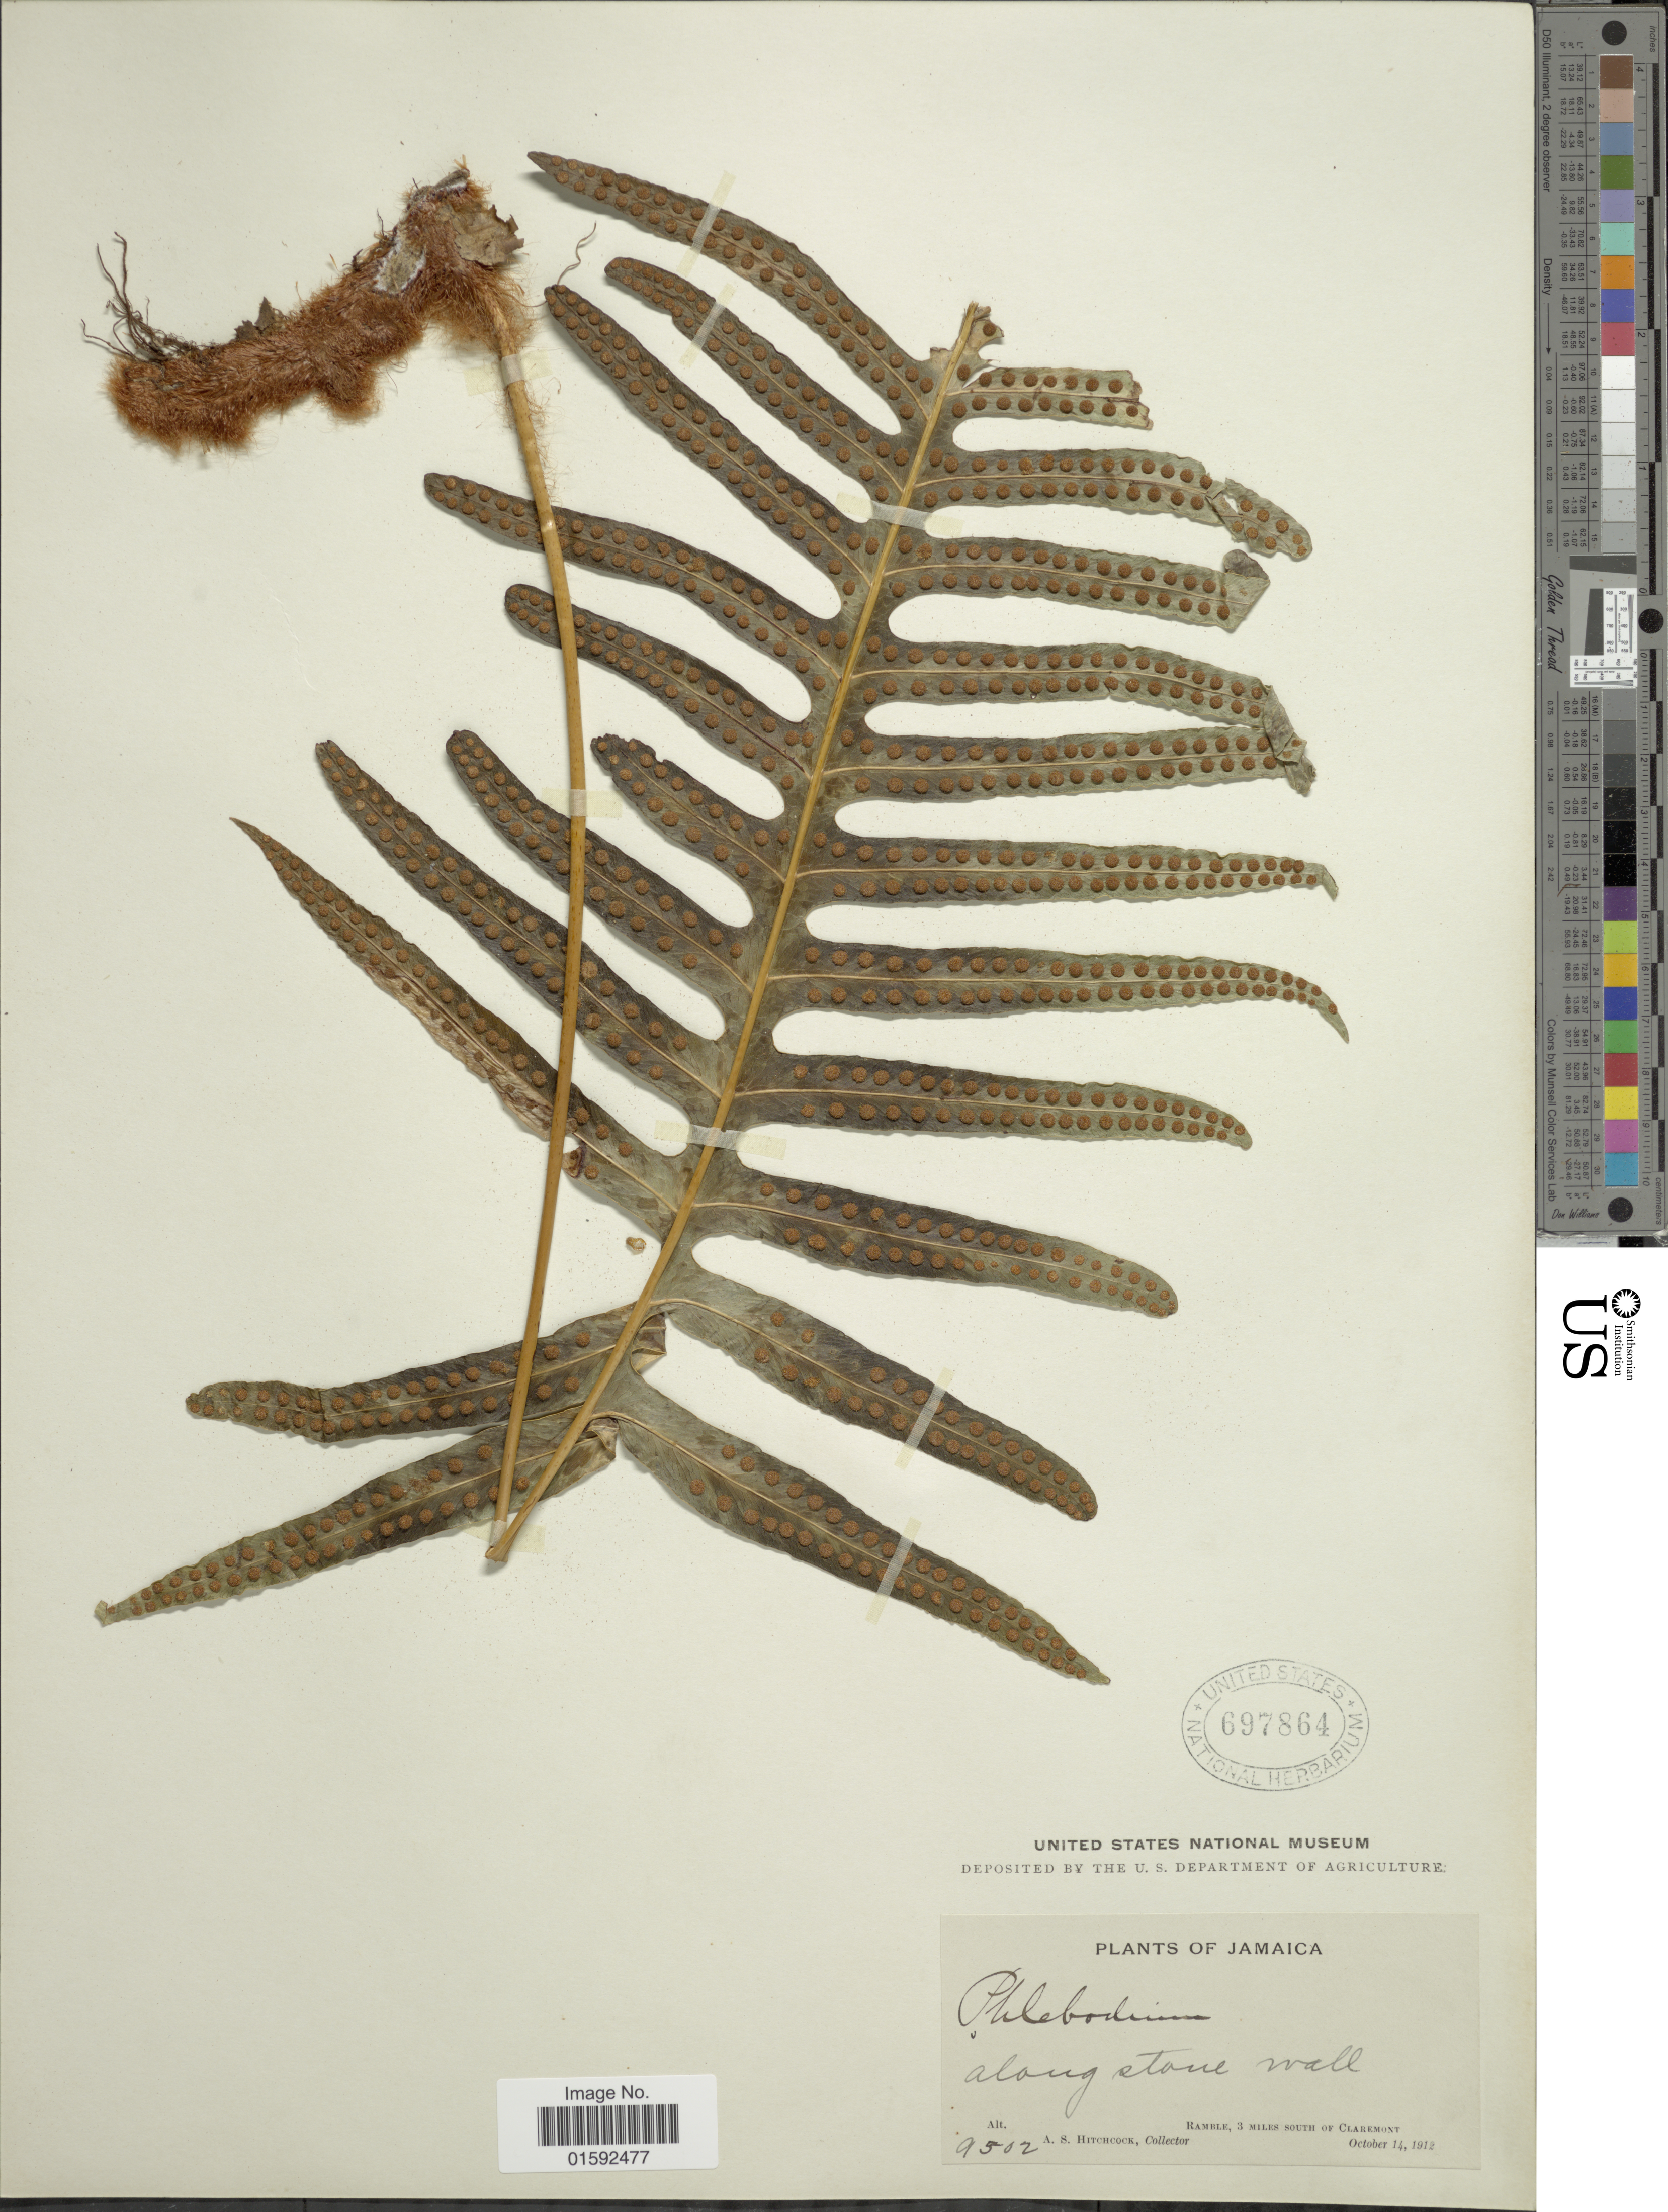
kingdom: Plantae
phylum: Tracheophyta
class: Polypodiopsida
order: Polypodiales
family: Polypodiaceae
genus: Phlebodium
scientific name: Phlebodium pseudoaureum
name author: (Cav.) Lellinger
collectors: A. S. Hitchcock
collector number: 9502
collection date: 1912-10-14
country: Jamaica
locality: Jamaica, Ramble, 3 miles south of Claremont.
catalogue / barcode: US 697864